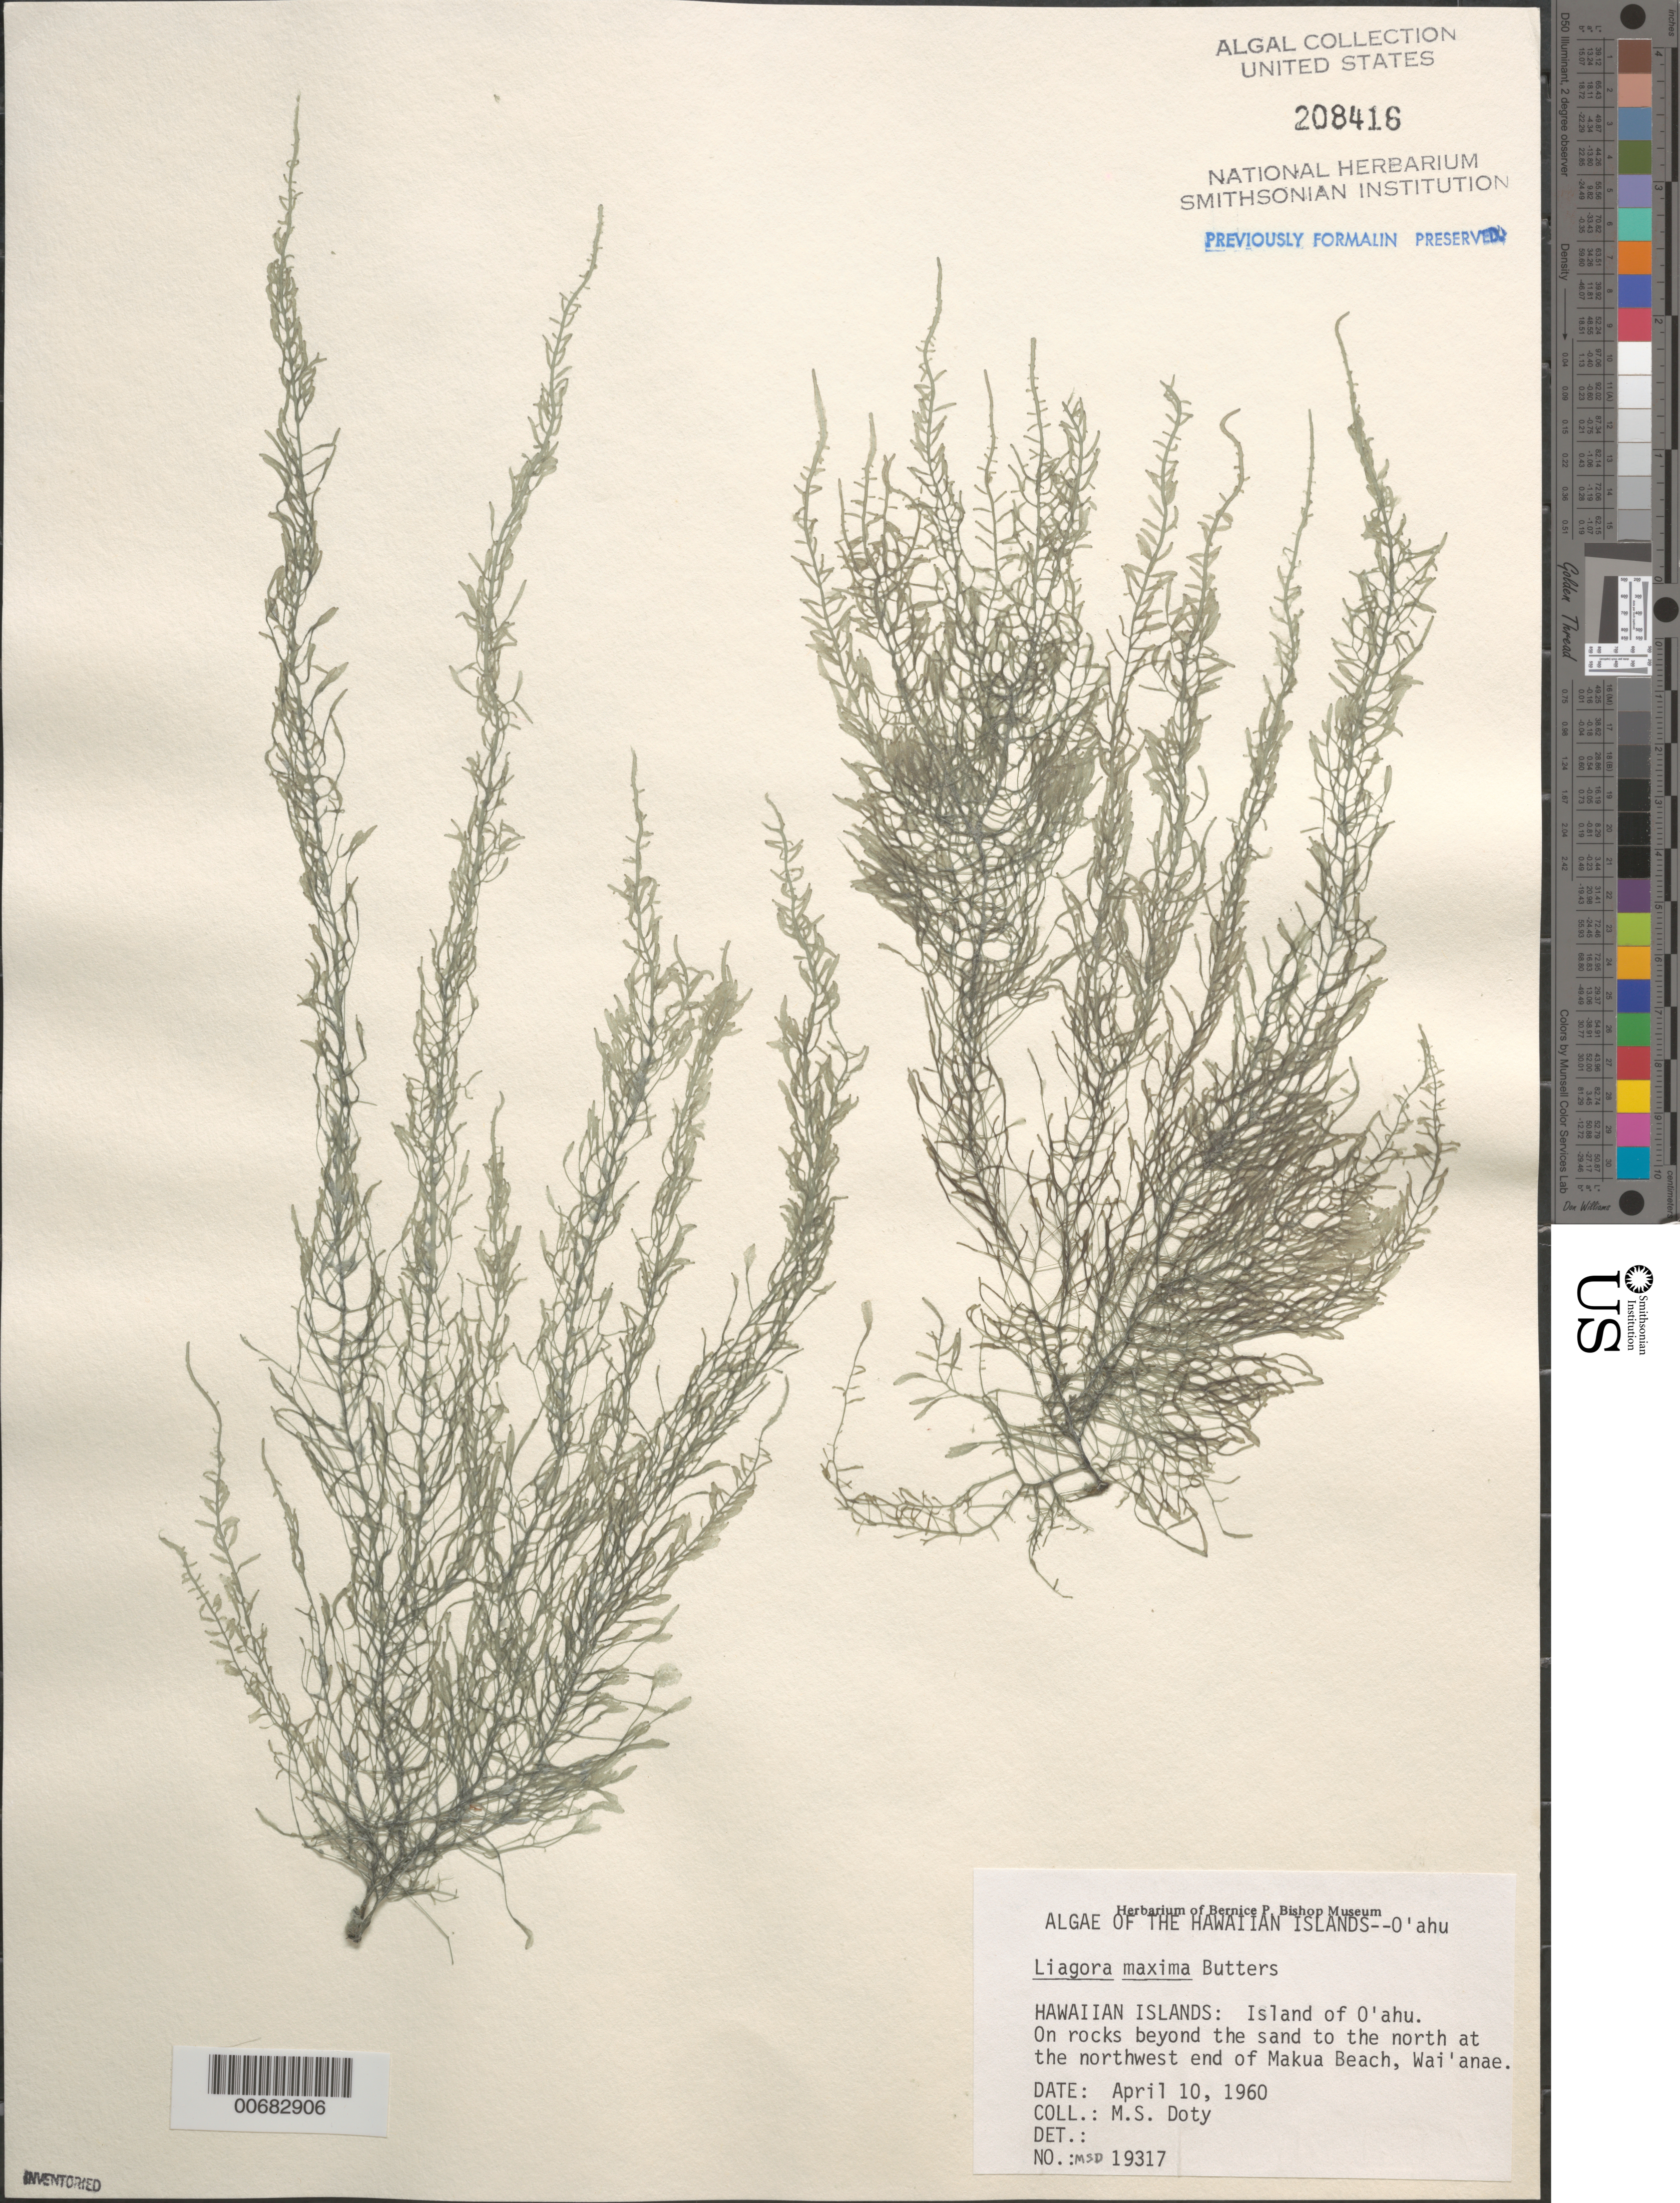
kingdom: Plantae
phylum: Rhodophyta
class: Florideophyceae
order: Nemaliales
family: Liagoraceae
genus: Liagora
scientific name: Liagora albicans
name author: J.V.Lamouroux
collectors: M. S. Doty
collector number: MSD 19317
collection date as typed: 10 Apr 1960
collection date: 1960-04-10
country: United States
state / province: Hawaii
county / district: Honolulu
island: Oahu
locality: Makua Beach, northwest end, Waianae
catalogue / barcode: US 208416